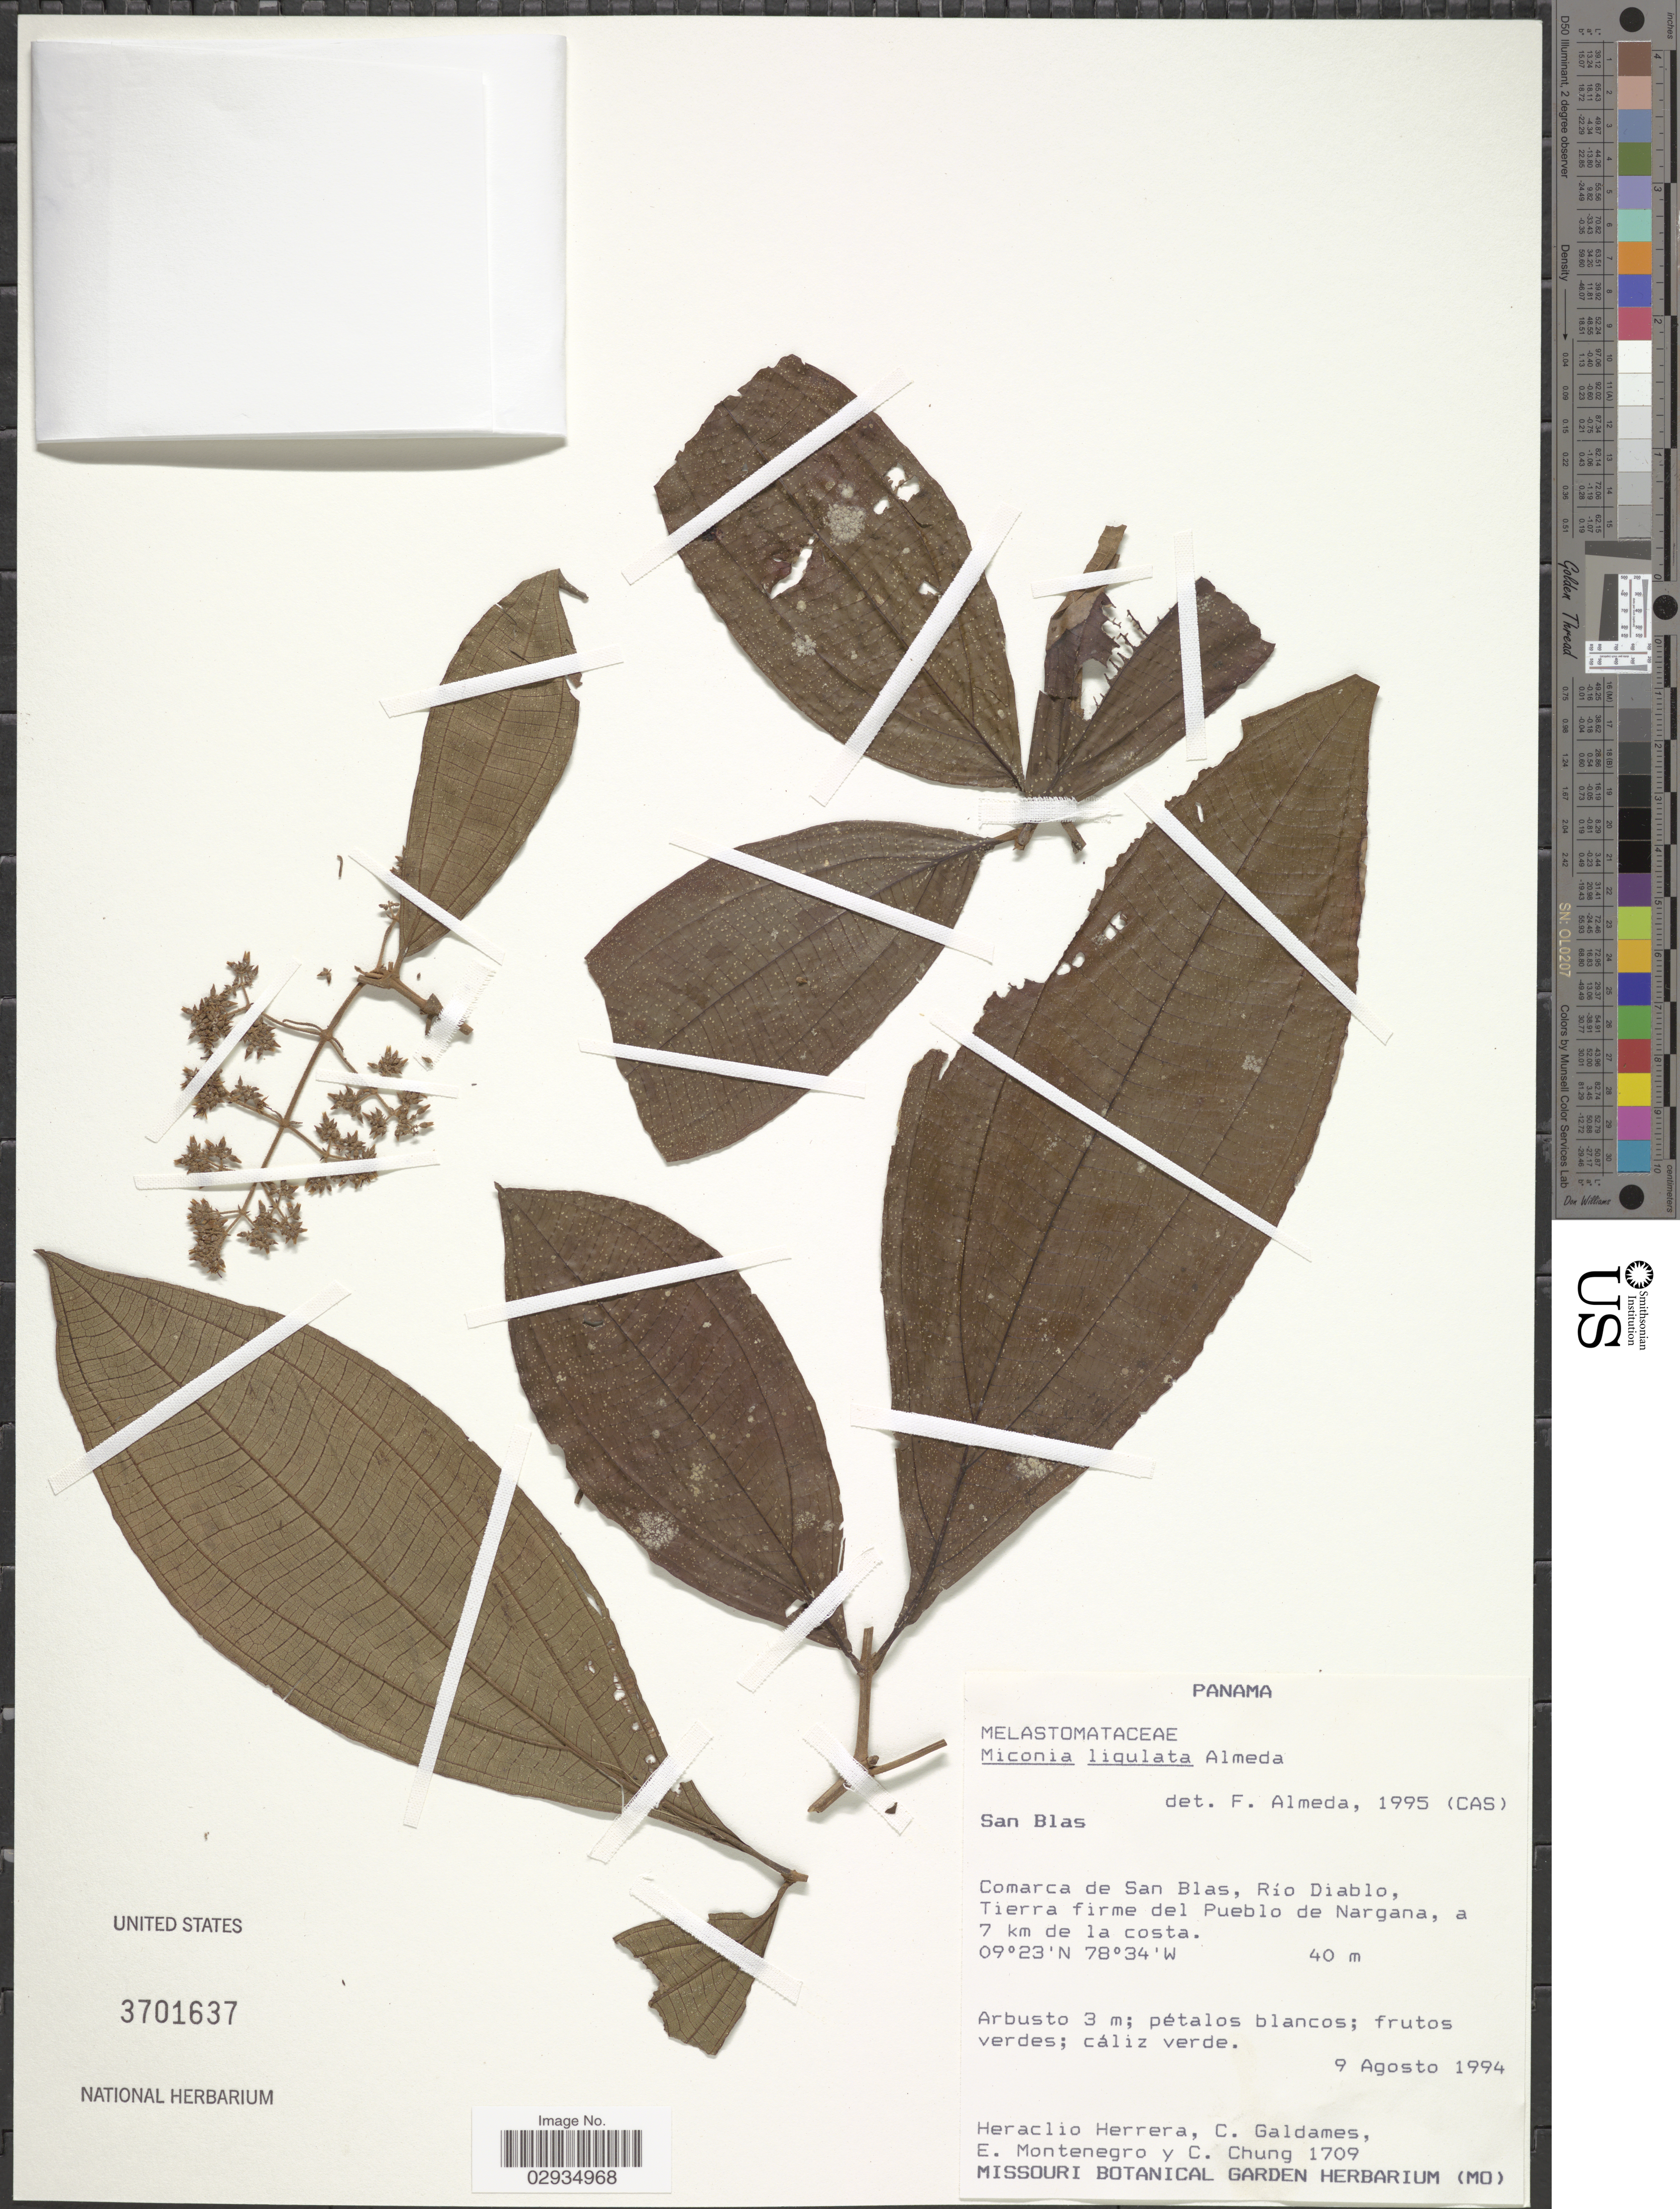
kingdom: Plantae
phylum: Tracheophyta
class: Magnoliopsida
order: Myrtales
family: Melastomataceae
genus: Miconia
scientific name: Miconia ligulata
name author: Almeda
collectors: H. Herrera, C. Galdames, E. Montenegro & C. Chung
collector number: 1709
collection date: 1994-08-09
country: Panama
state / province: Kuna Yala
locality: Comarca de San Blas, Río Diablo, Tierra firme del Pueblo de Nargana, a 7 km de la costa.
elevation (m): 40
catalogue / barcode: US 3701637